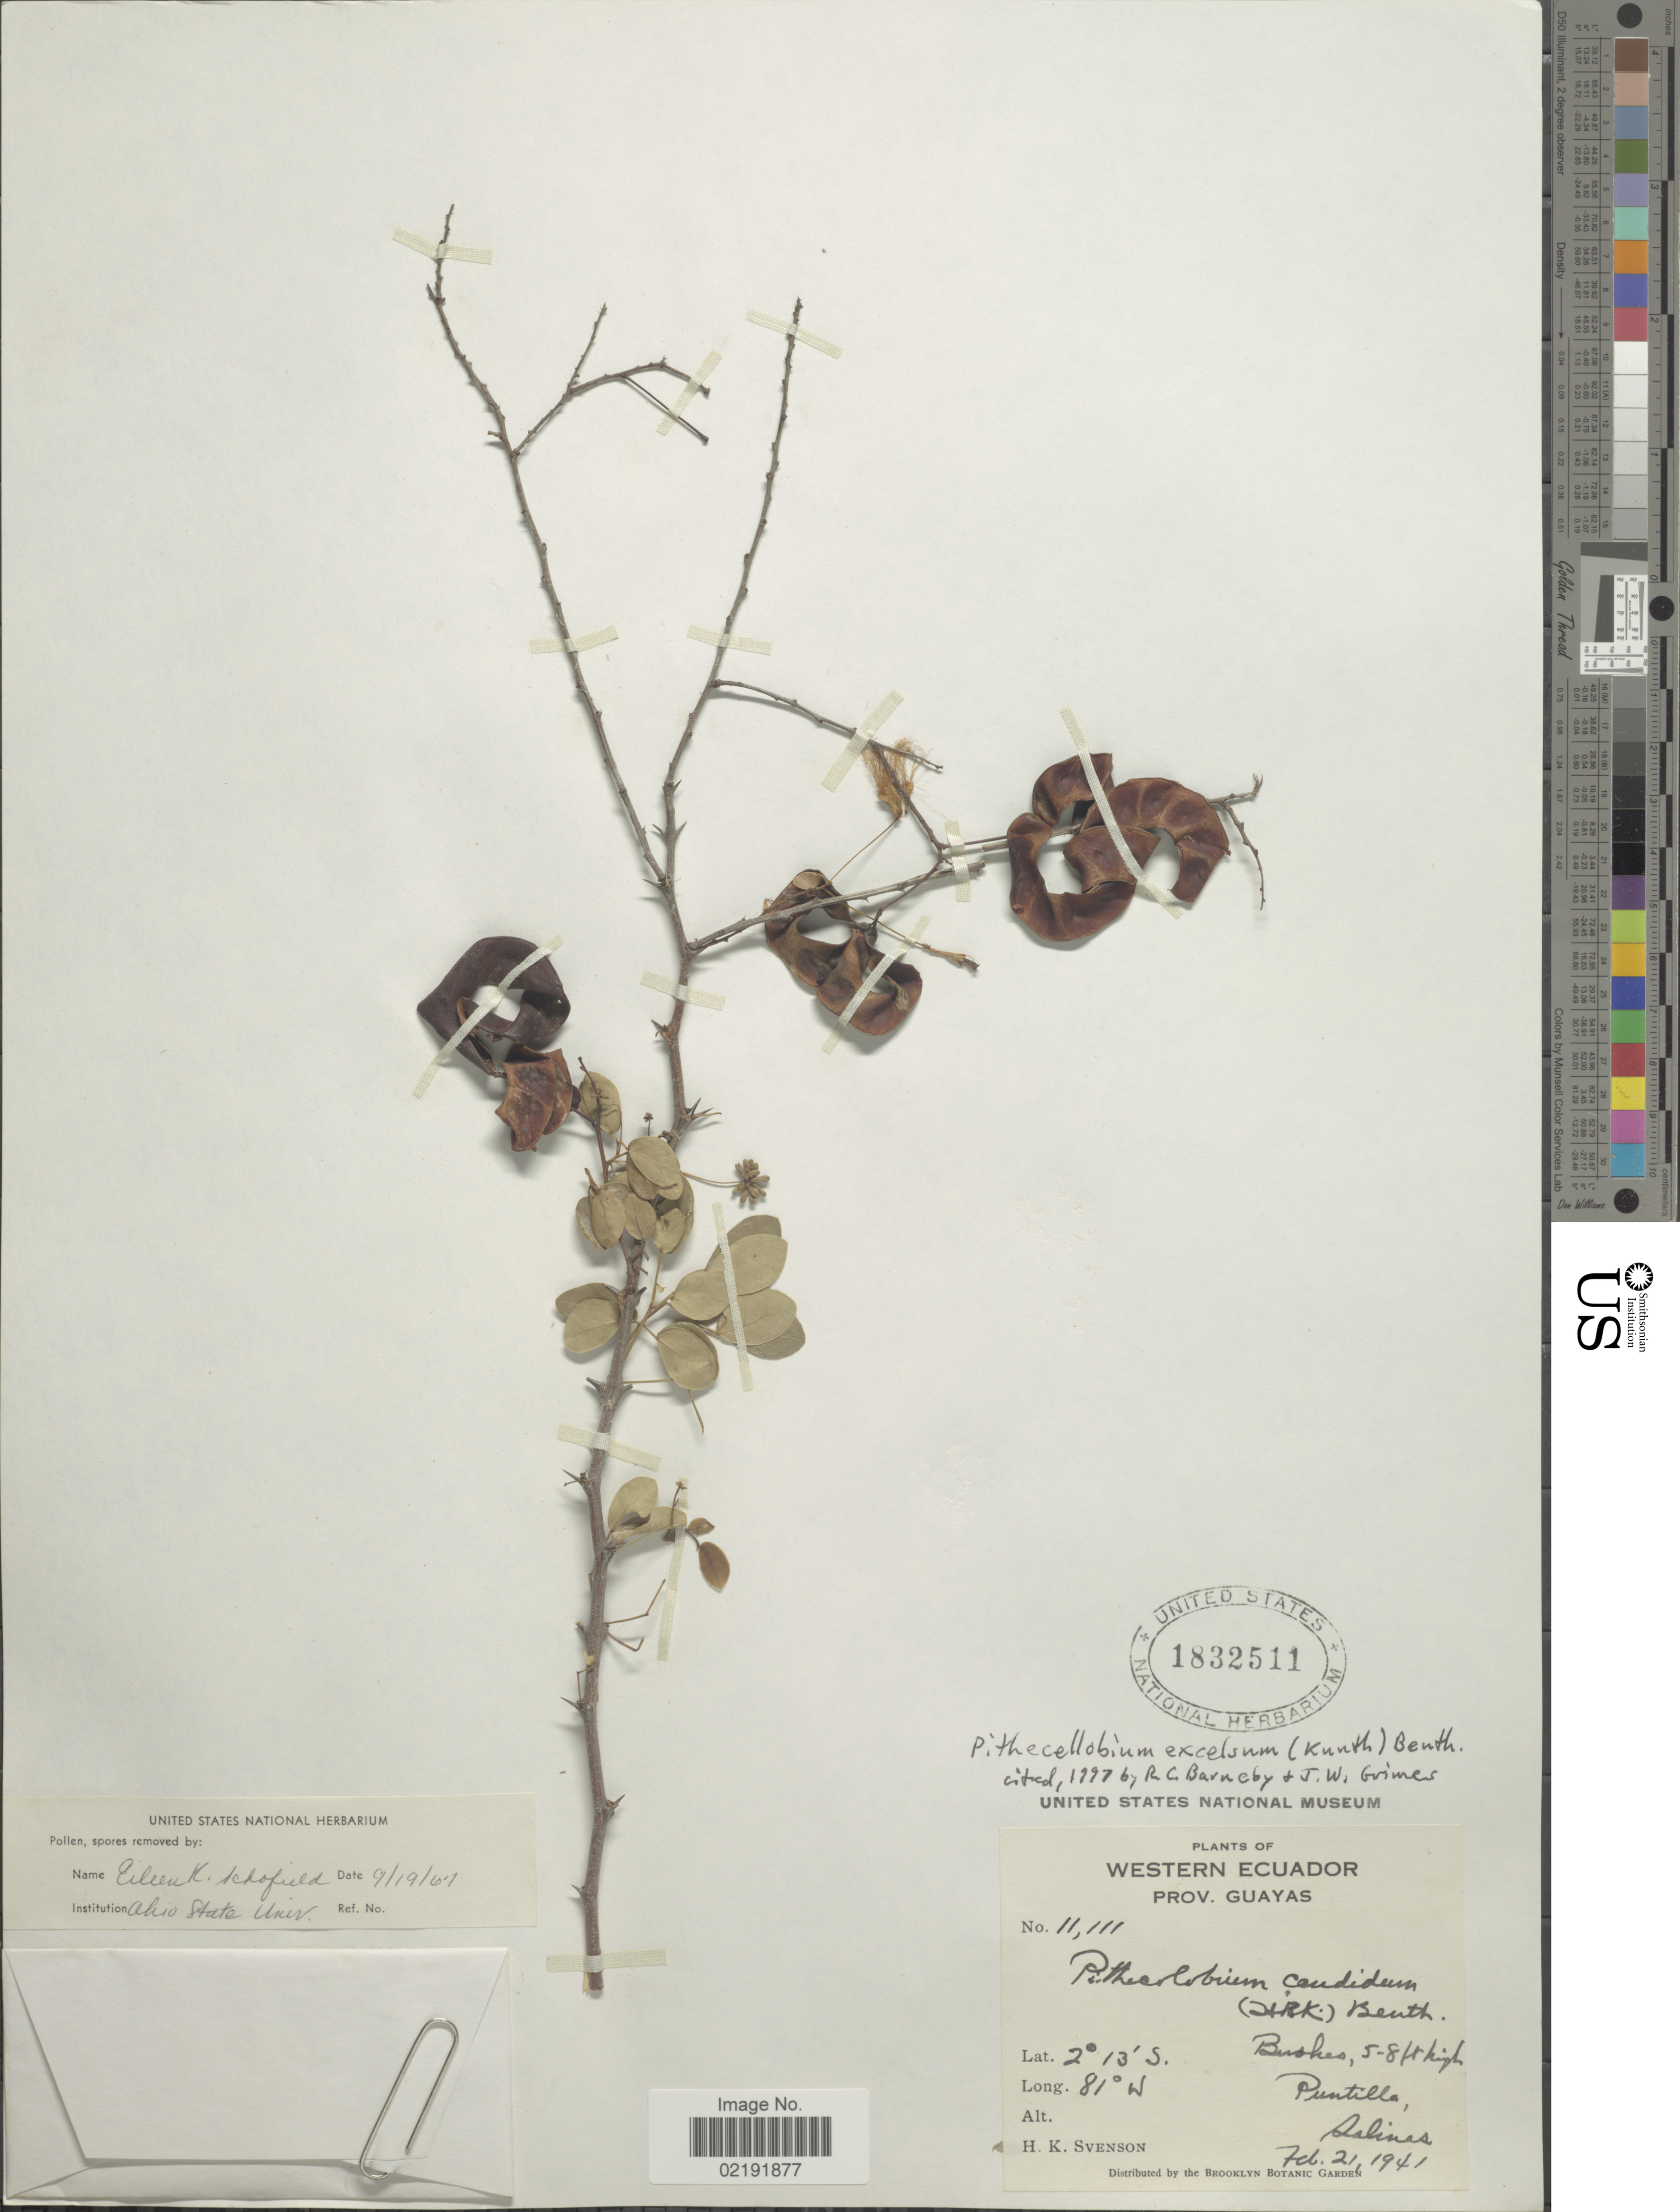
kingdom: Plantae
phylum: Tracheophyta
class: Magnoliopsida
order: Fabales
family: Fabaceae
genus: Pithecellobium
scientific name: Pithecellobium excelsum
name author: (Kunth) Mart.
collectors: H. K. Svenson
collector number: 11111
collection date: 1941-02-21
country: Ecuador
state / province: Guayas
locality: Western Ecuador. Prov. Guayas. Puntilla, Salinas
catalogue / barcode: US 1832511